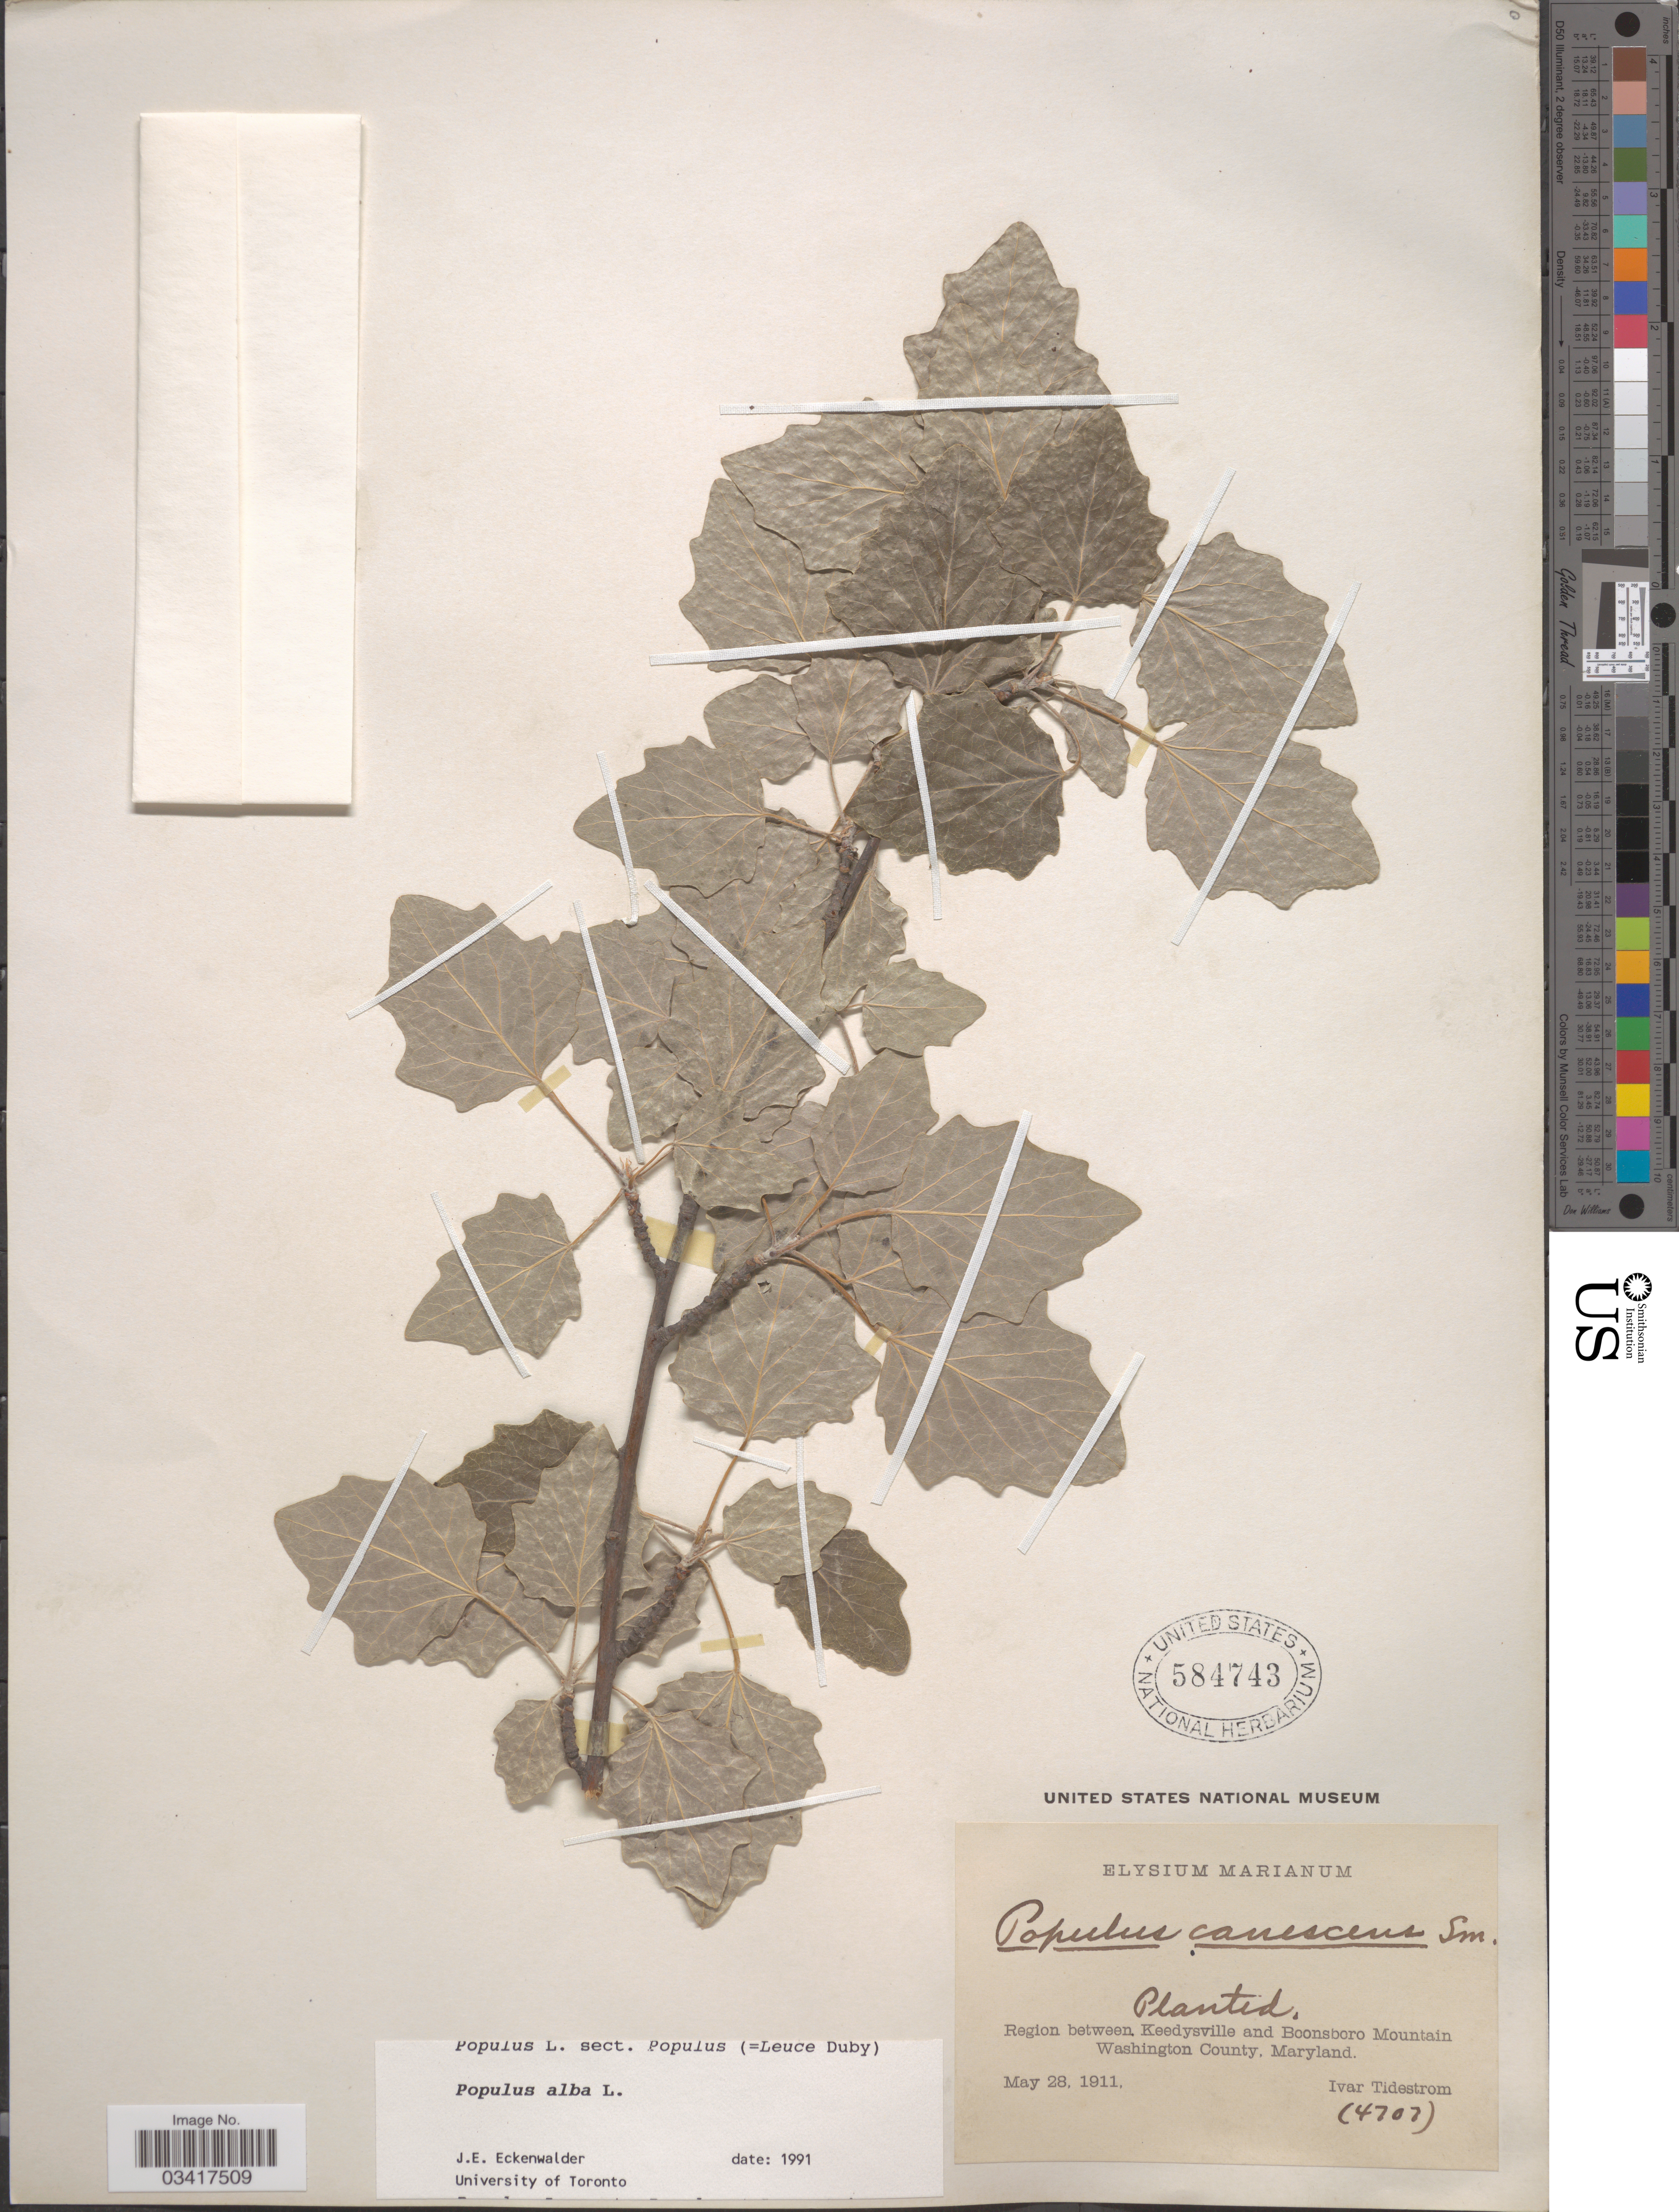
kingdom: Plantae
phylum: Tracheophyta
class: Magnoliopsida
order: Malpighiales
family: Salicaceae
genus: Populus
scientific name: Populus alba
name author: L.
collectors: I. F. Tidestrom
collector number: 4707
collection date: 1911-05-28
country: United States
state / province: Maryland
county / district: Washington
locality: Region between Keedysville and Boonsboro Mountain. Washington County.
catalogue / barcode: US 584743